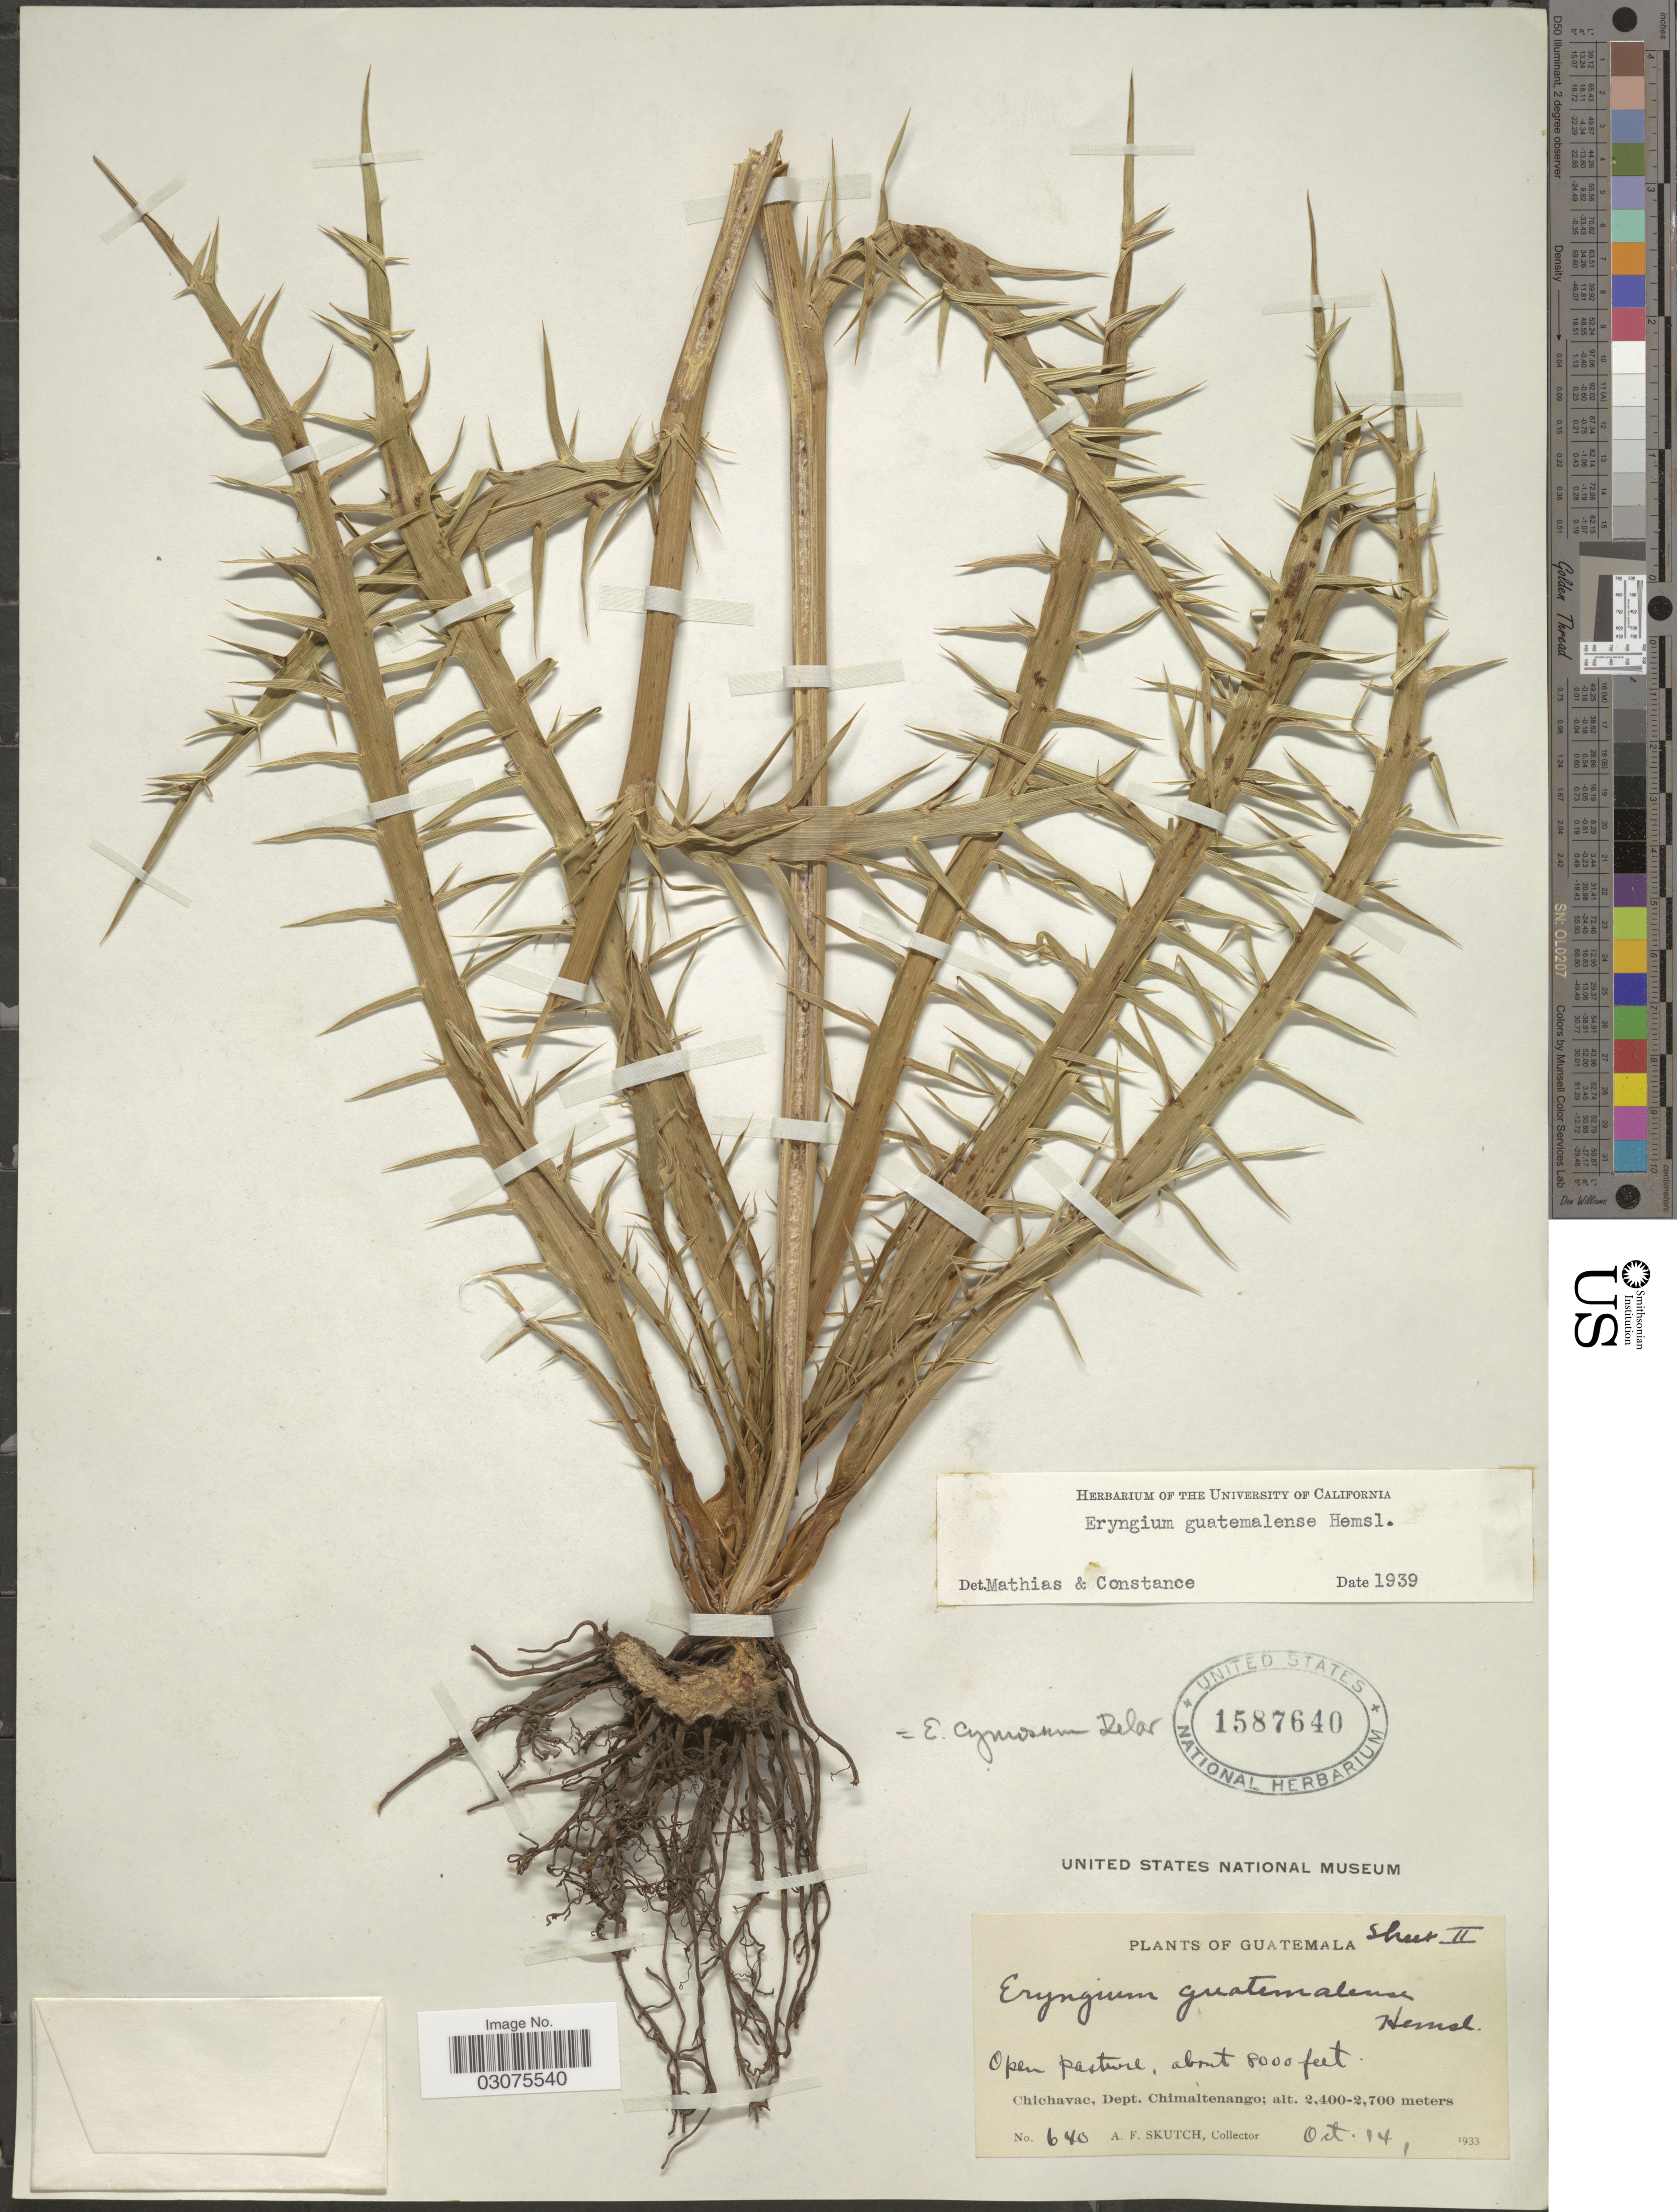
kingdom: Plantae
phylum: Tracheophyta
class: Magnoliopsida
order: Apiales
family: Apiaceae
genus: Eryngium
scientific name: Eryngium cymosum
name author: F. Delaroche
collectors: A. F. Skutch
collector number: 640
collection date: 1933-10-14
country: Guatemala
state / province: Chimaltenango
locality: Chichavac, Dept. Chimaltenango.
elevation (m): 2438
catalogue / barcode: US 1587640